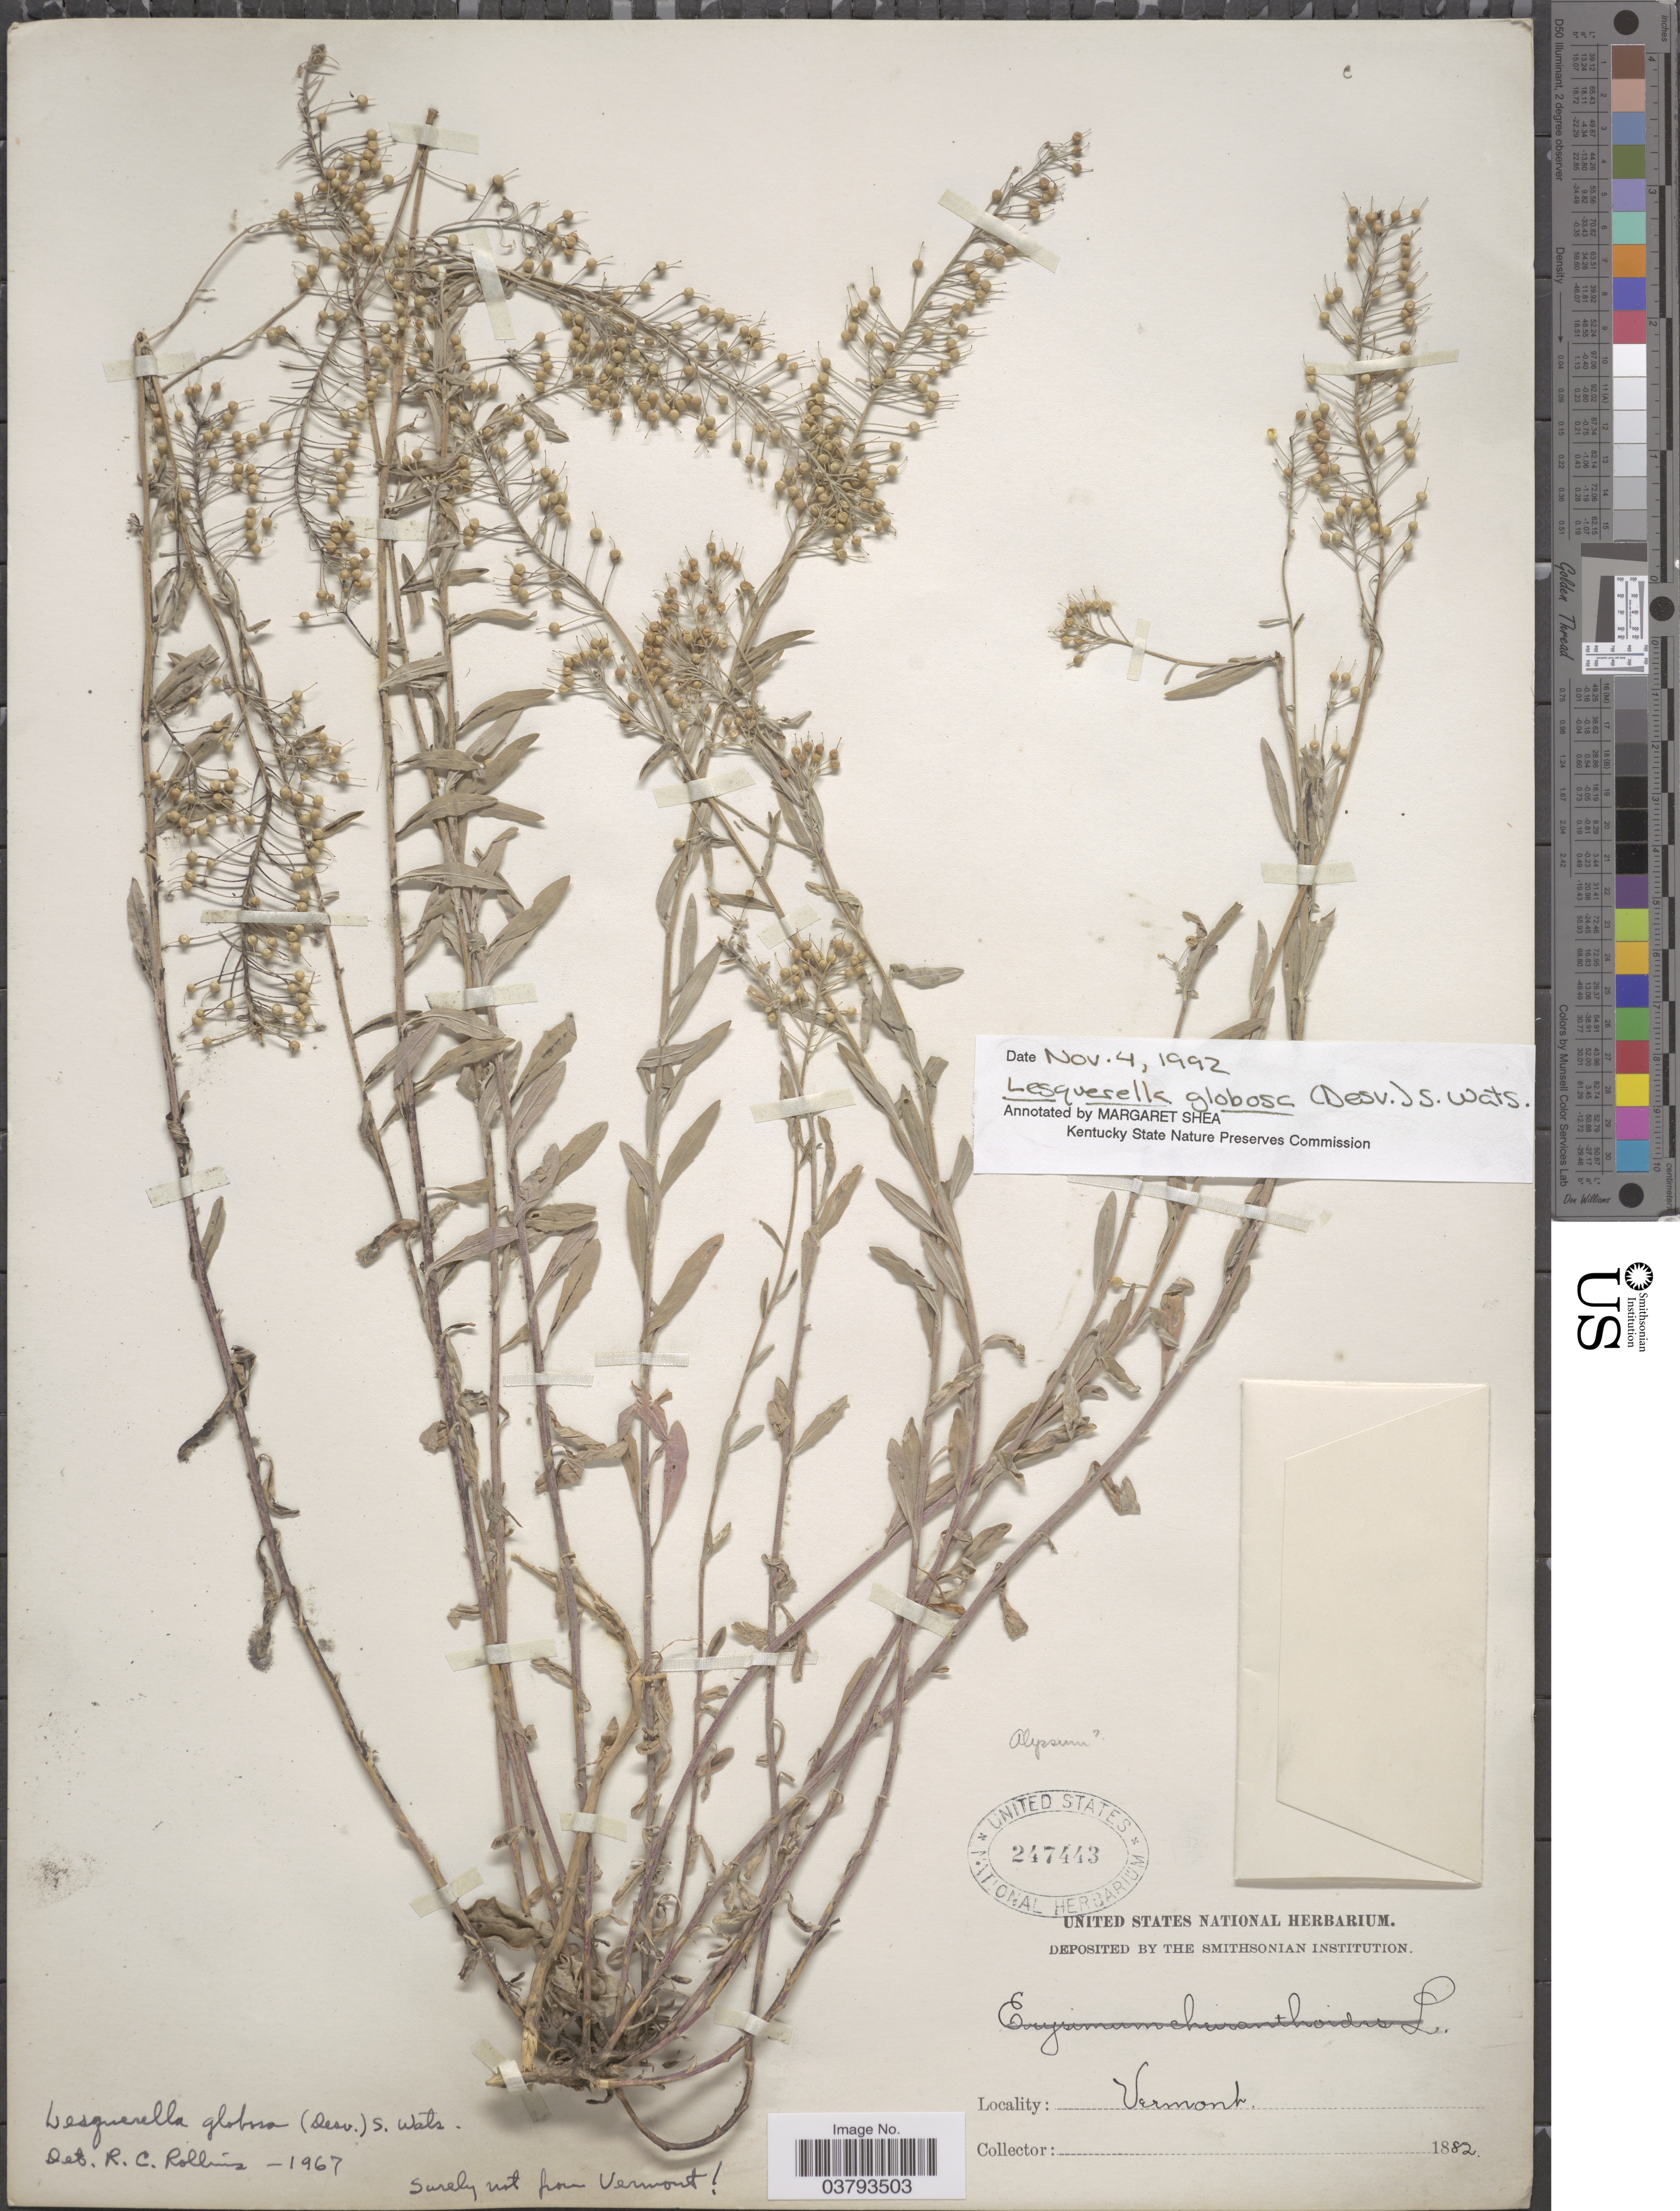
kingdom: Plantae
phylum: Tracheophyta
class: Magnoliopsida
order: Brassicales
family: Brassicaceae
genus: Lesquerella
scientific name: Lesquerella globosa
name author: (Desv.) S. Watson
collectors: ex herb. United States National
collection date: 1882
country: United States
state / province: Vermont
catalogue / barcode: US 247443